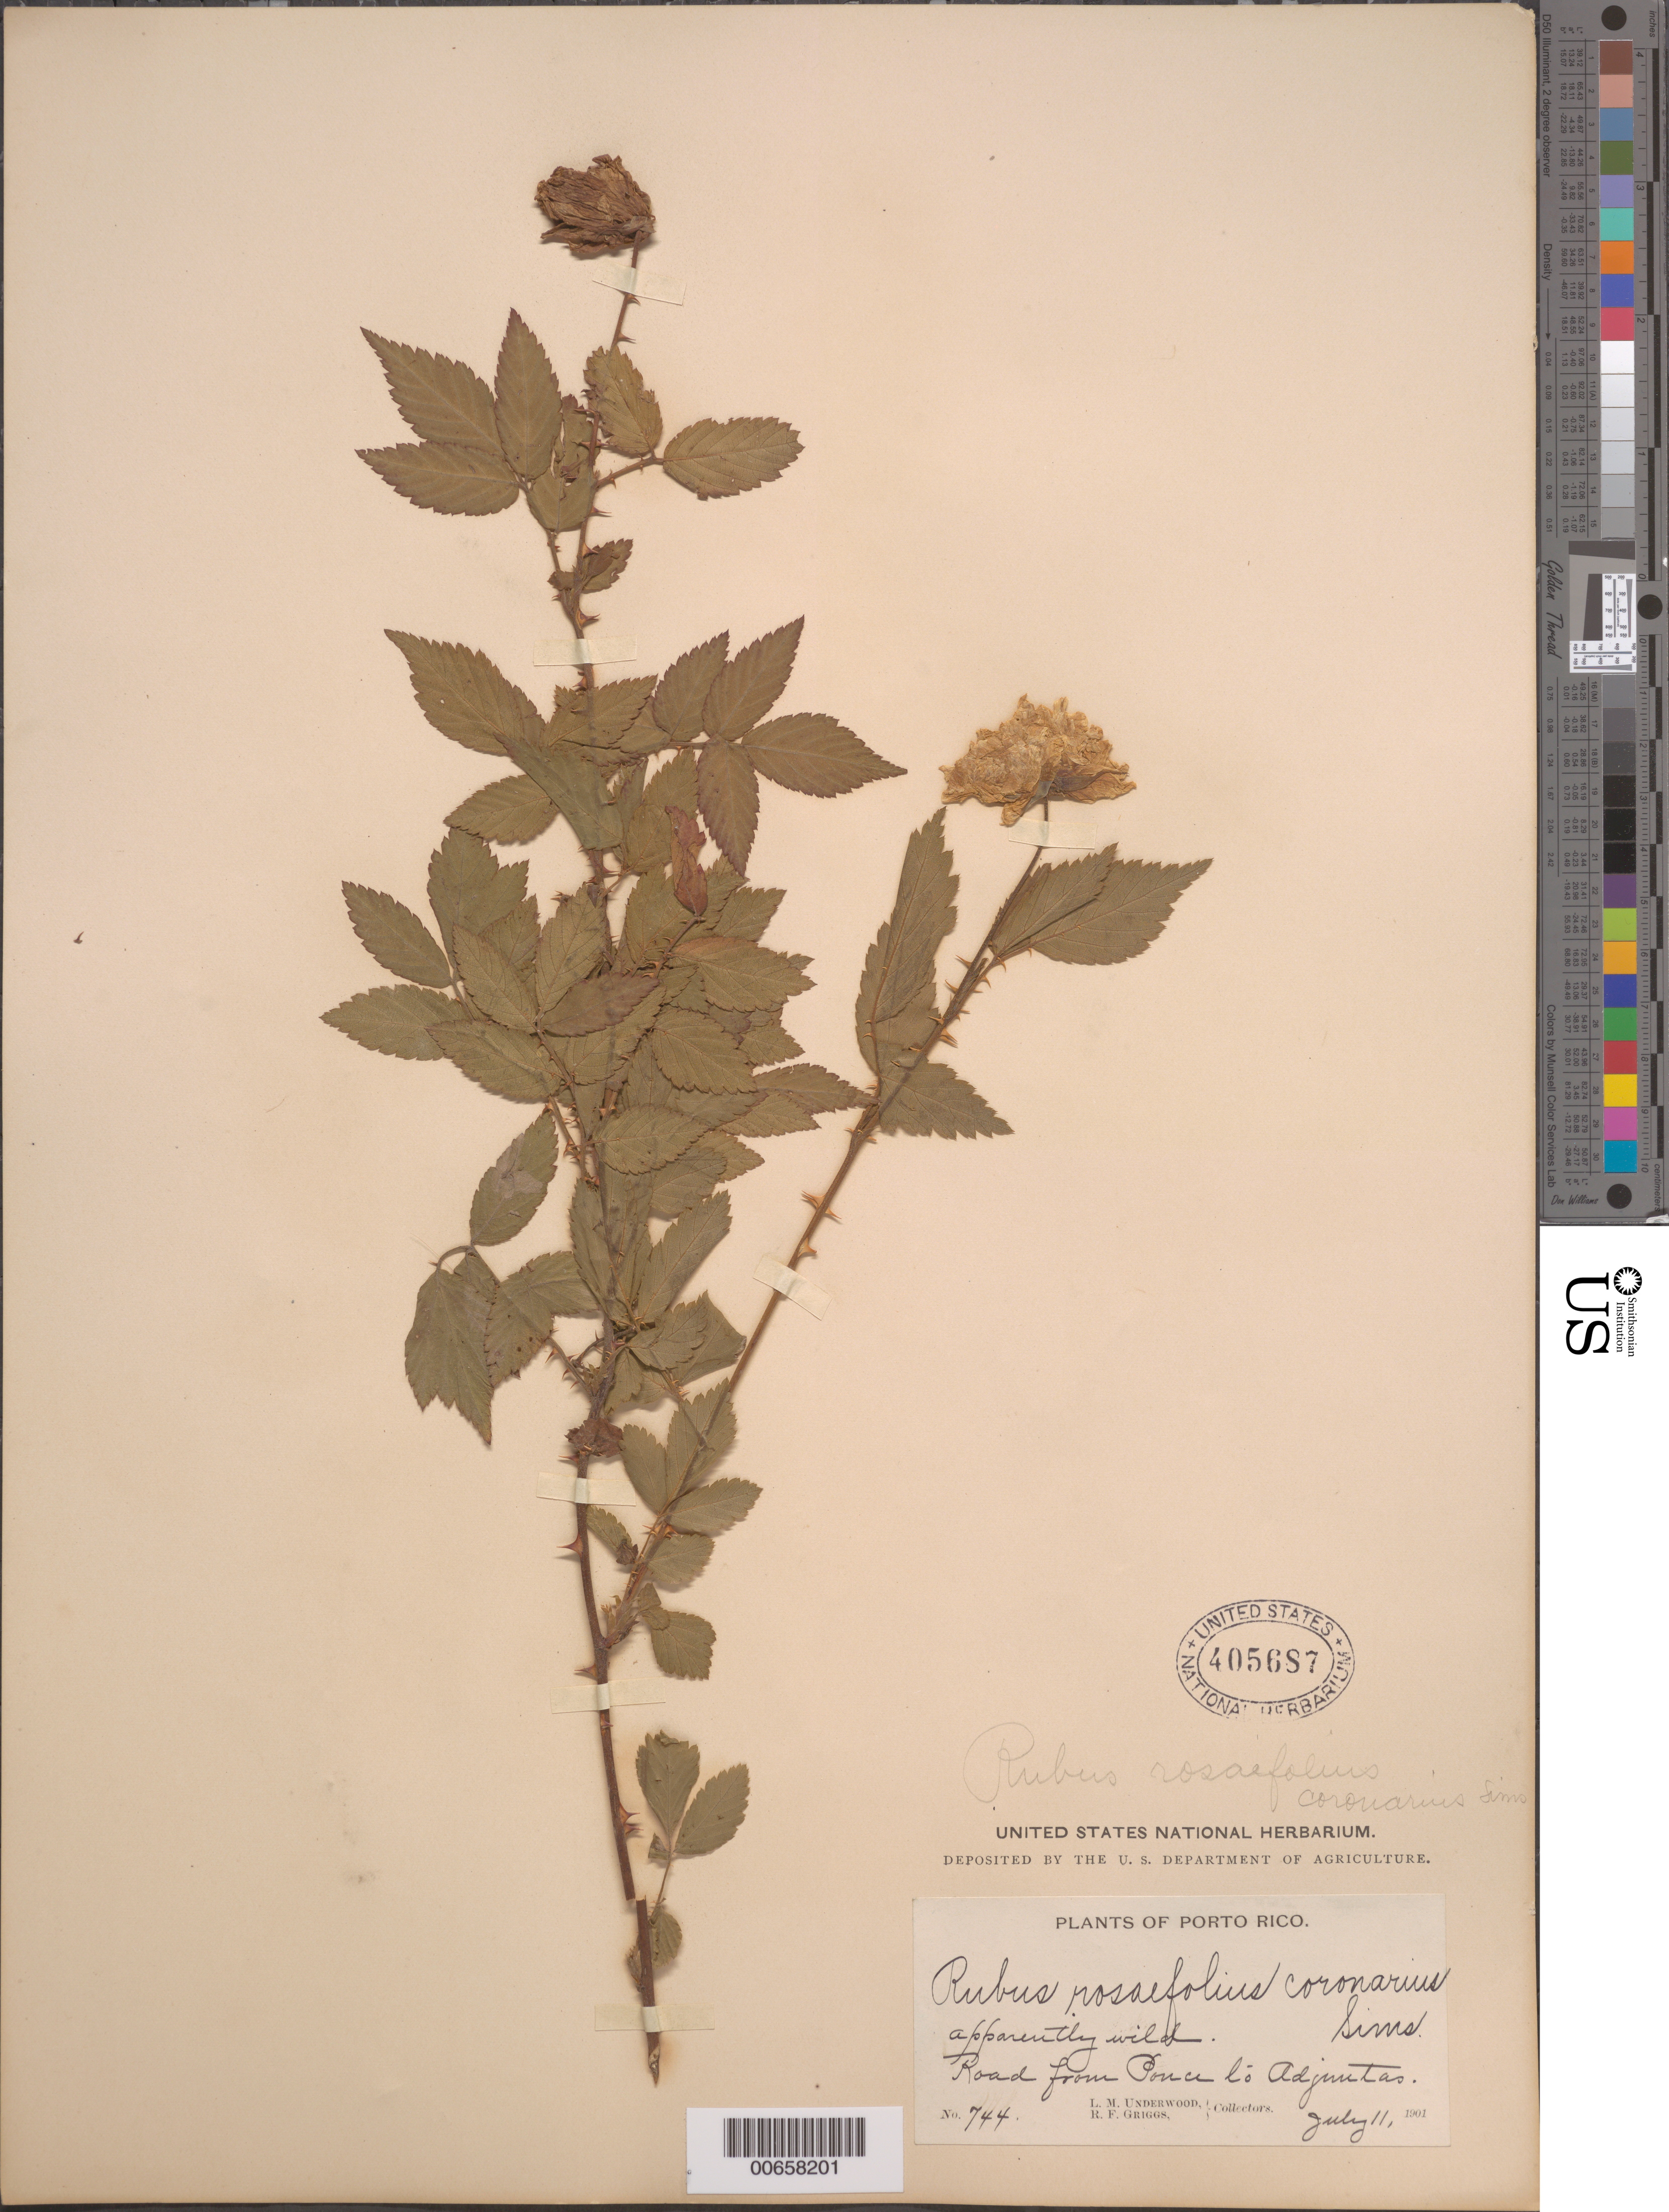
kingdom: Plantae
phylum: Tracheophyta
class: Magnoliopsida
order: Rosales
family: Rosaceae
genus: Rubus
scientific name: Rubus rosifolius var. coronarius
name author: (Sims) Kuntze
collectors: L. M. Underwood & R. F. Griggs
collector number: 744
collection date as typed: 11 Jul 1901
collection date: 1901-07-11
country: Puerto Rico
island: Greater Antilles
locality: Ponce to Adjuntas, Rd from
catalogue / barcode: US 405687